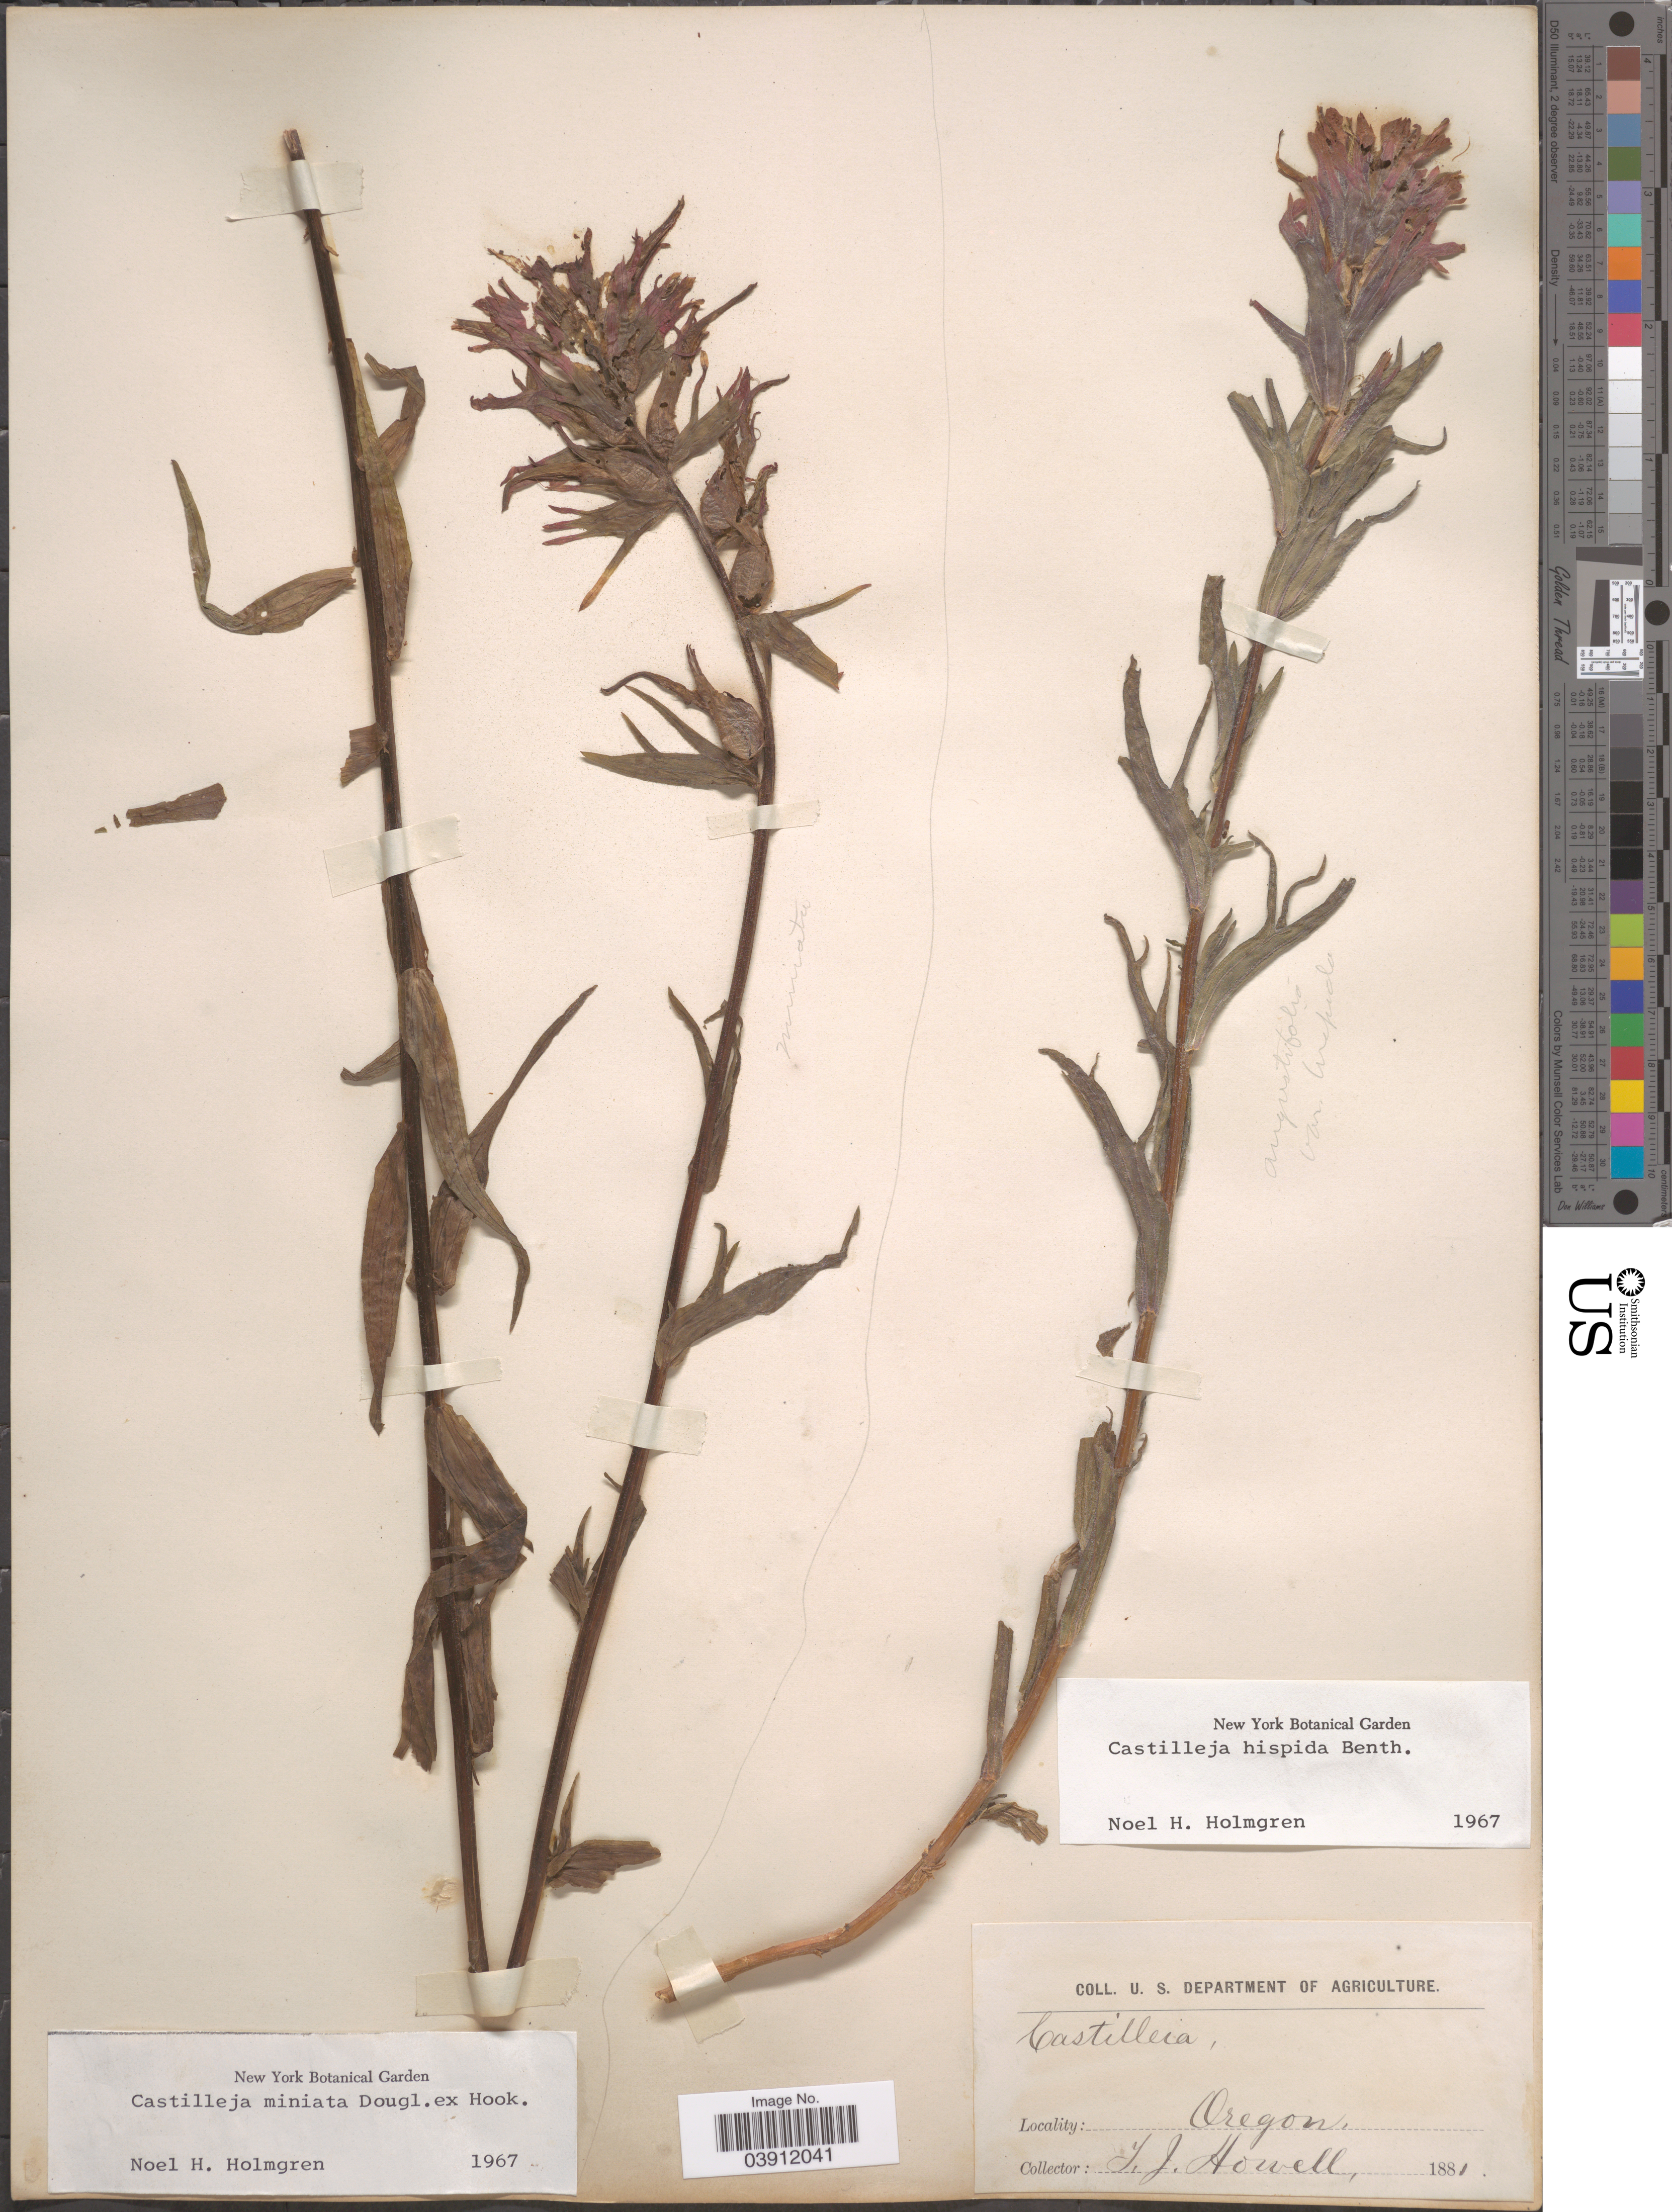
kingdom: Plantae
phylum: Tracheophyta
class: Magnoliopsida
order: Lamiales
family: Orobanchaceae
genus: Castilleja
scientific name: Castilleja hispida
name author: Benth. ex Hook.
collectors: T. J. Howell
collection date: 1881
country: United States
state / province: Oregon